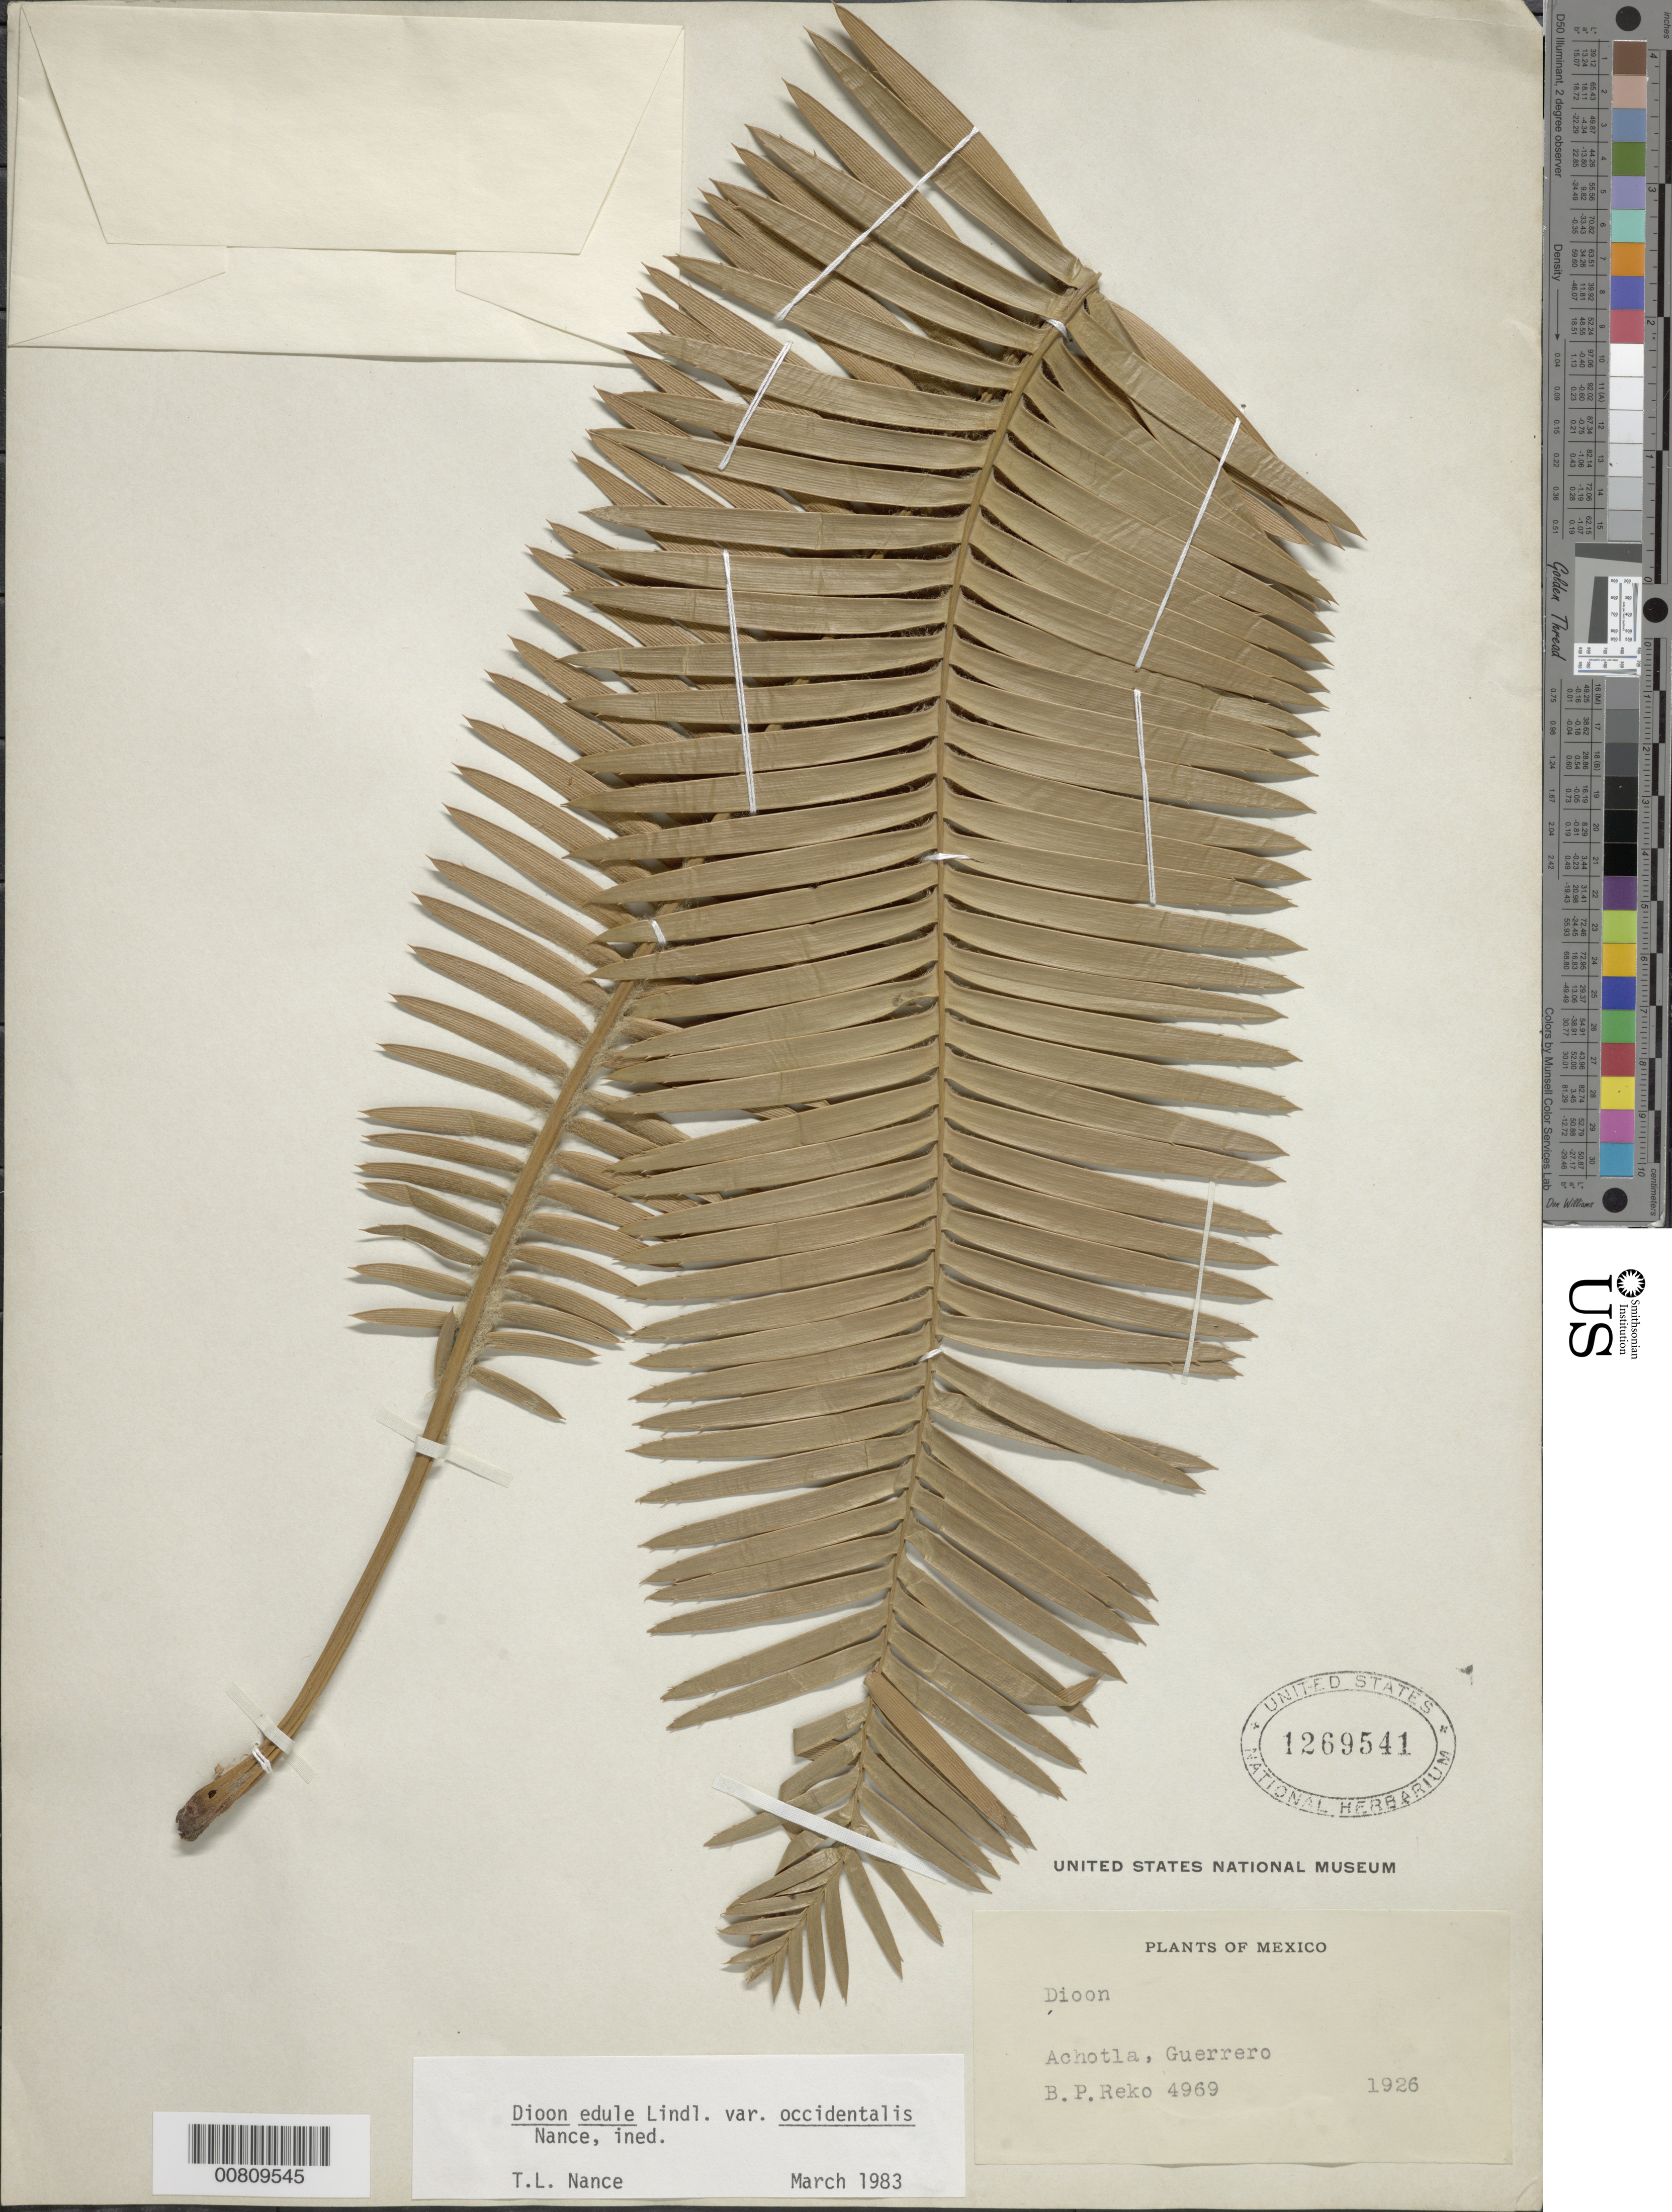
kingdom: Plantae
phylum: Tracheophyta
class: Cycadopsida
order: Cycadales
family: Zamiaceae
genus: Dioon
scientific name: Dioon sp.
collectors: B. P. Reko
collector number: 4969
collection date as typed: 1926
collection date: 1926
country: Mexico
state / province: Guerrero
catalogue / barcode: US 1269541